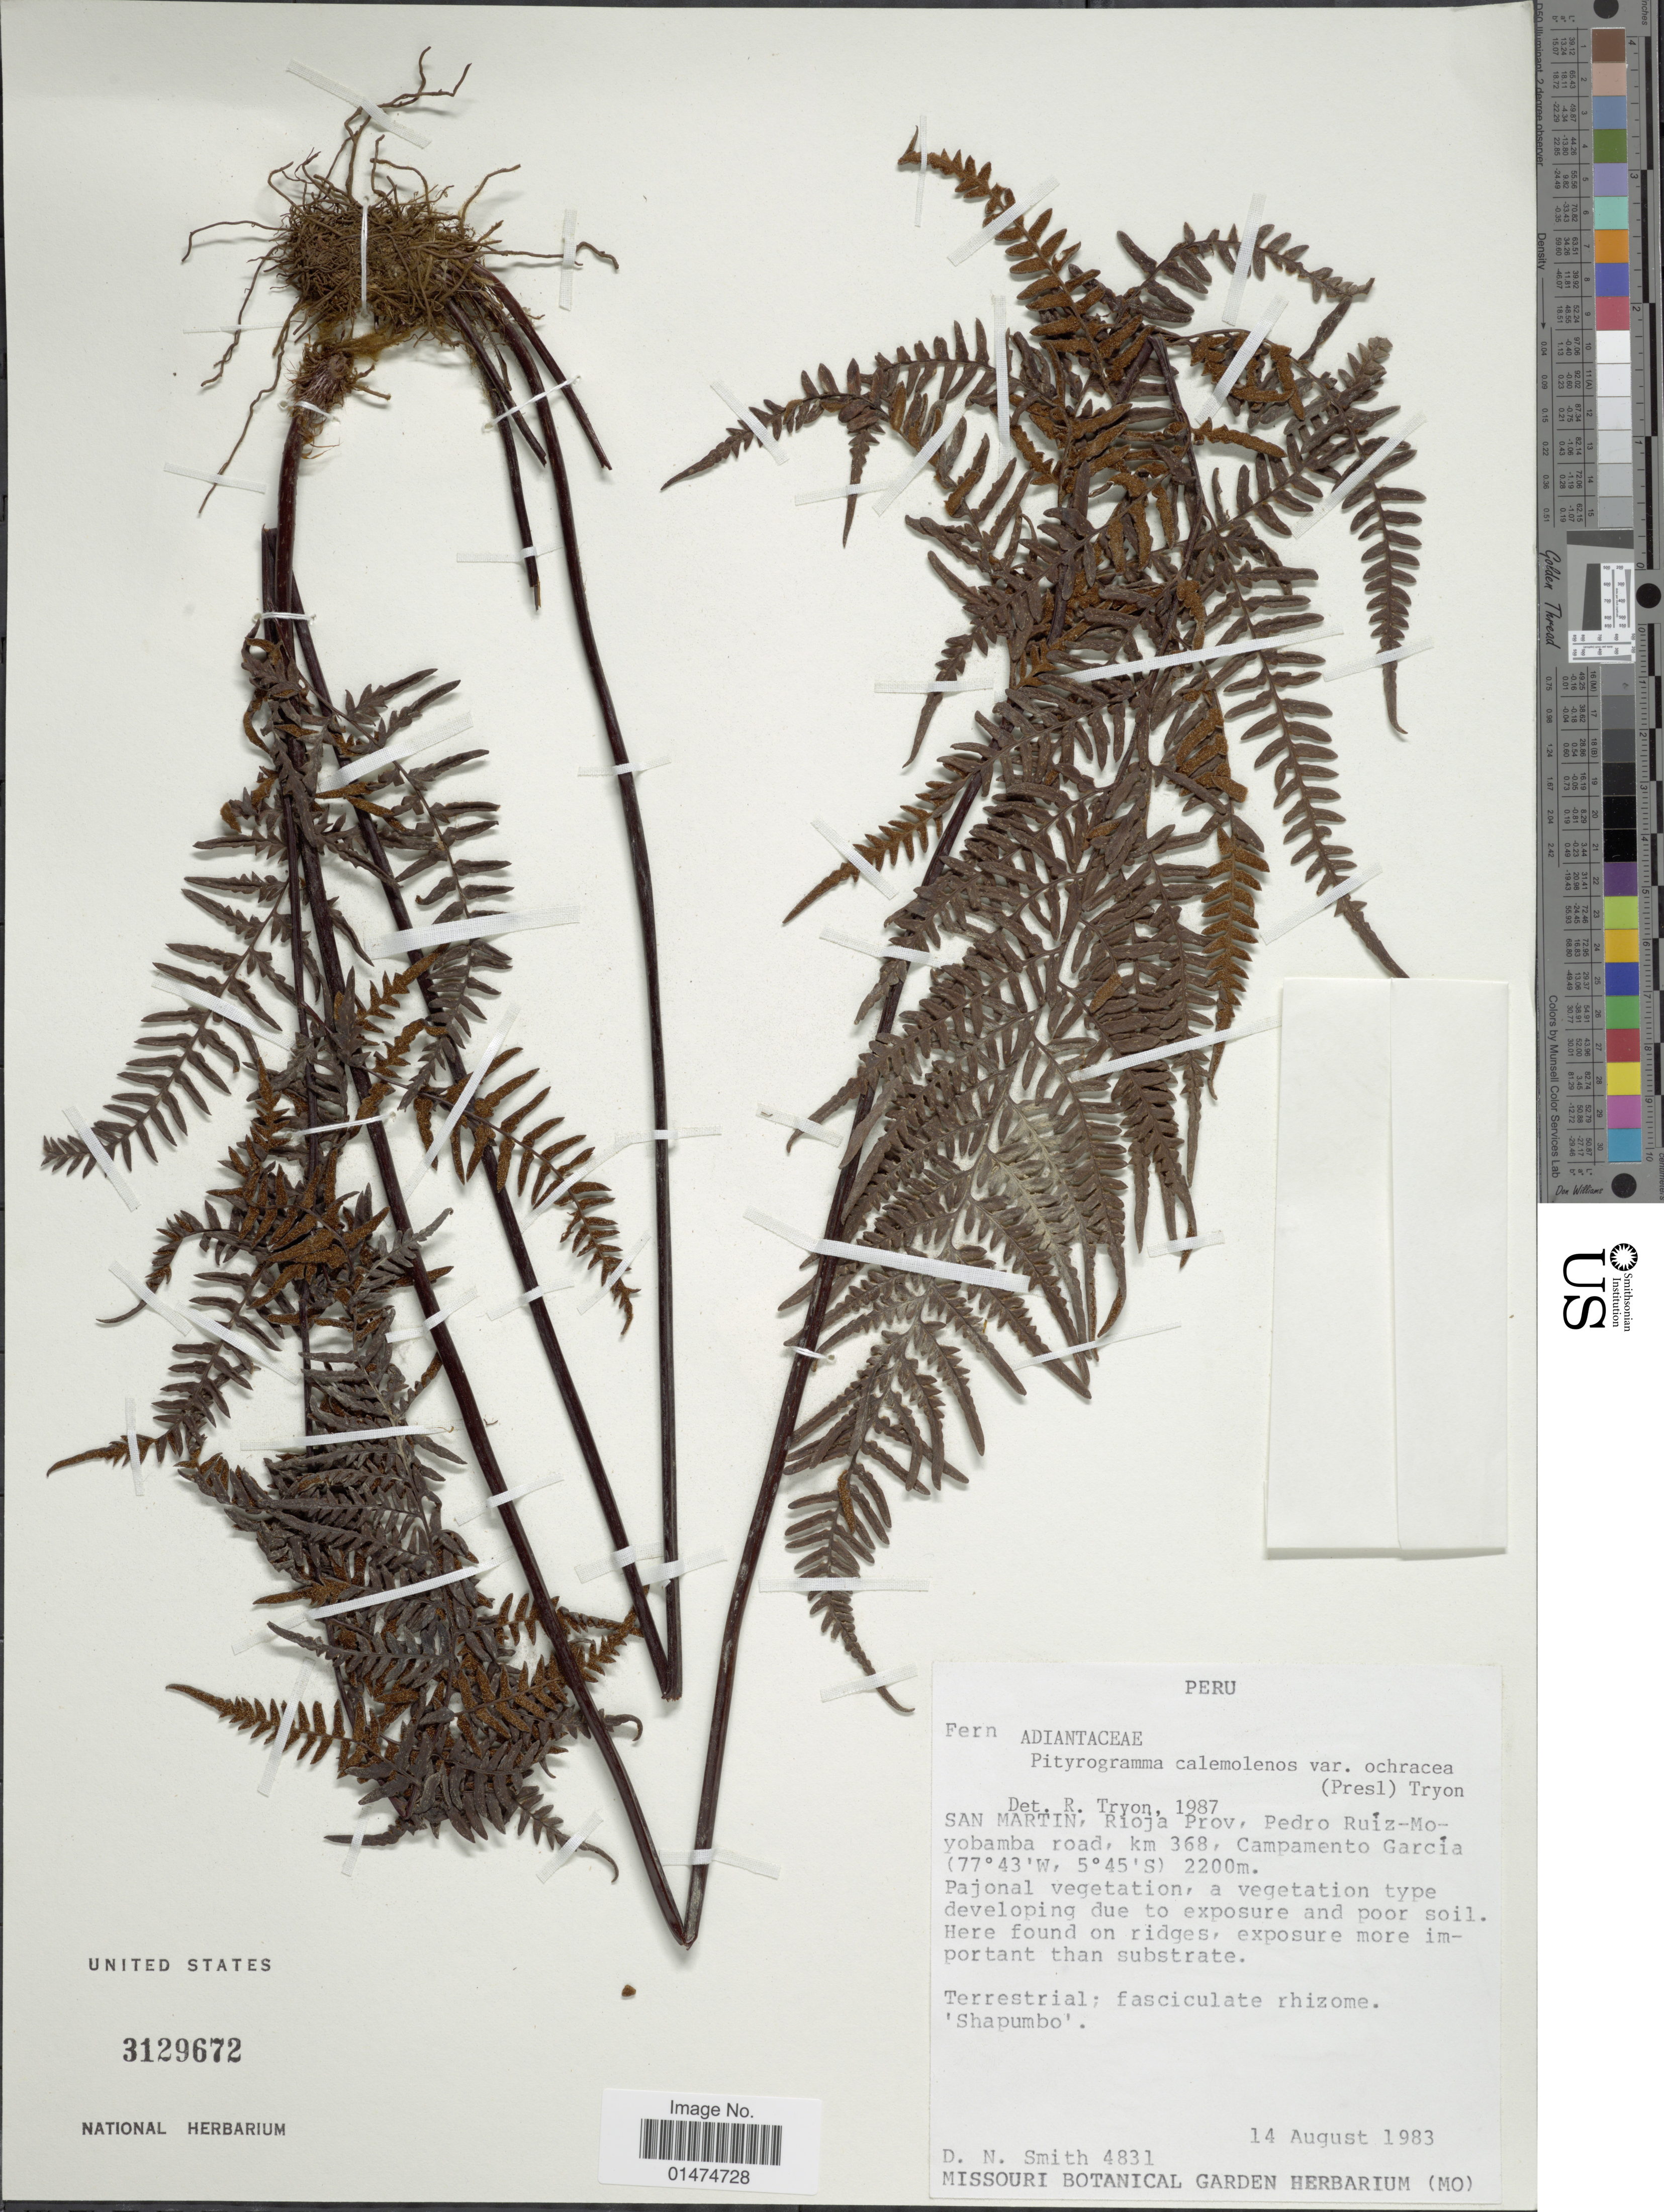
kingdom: Plantae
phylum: Tracheophyta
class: Polypodiopsida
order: Polypodiales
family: Pteridaceae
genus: Pityrogramma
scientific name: Pityrogramma calomelanos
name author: (L.) Link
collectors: D. Smith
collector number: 4831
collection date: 1983-08-14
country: Peru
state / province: San Martín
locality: Rioja Prov. Pedro Ruiz-Moyobamba road, km 368, Campamento Garcia.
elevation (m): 2200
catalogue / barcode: US 3129672